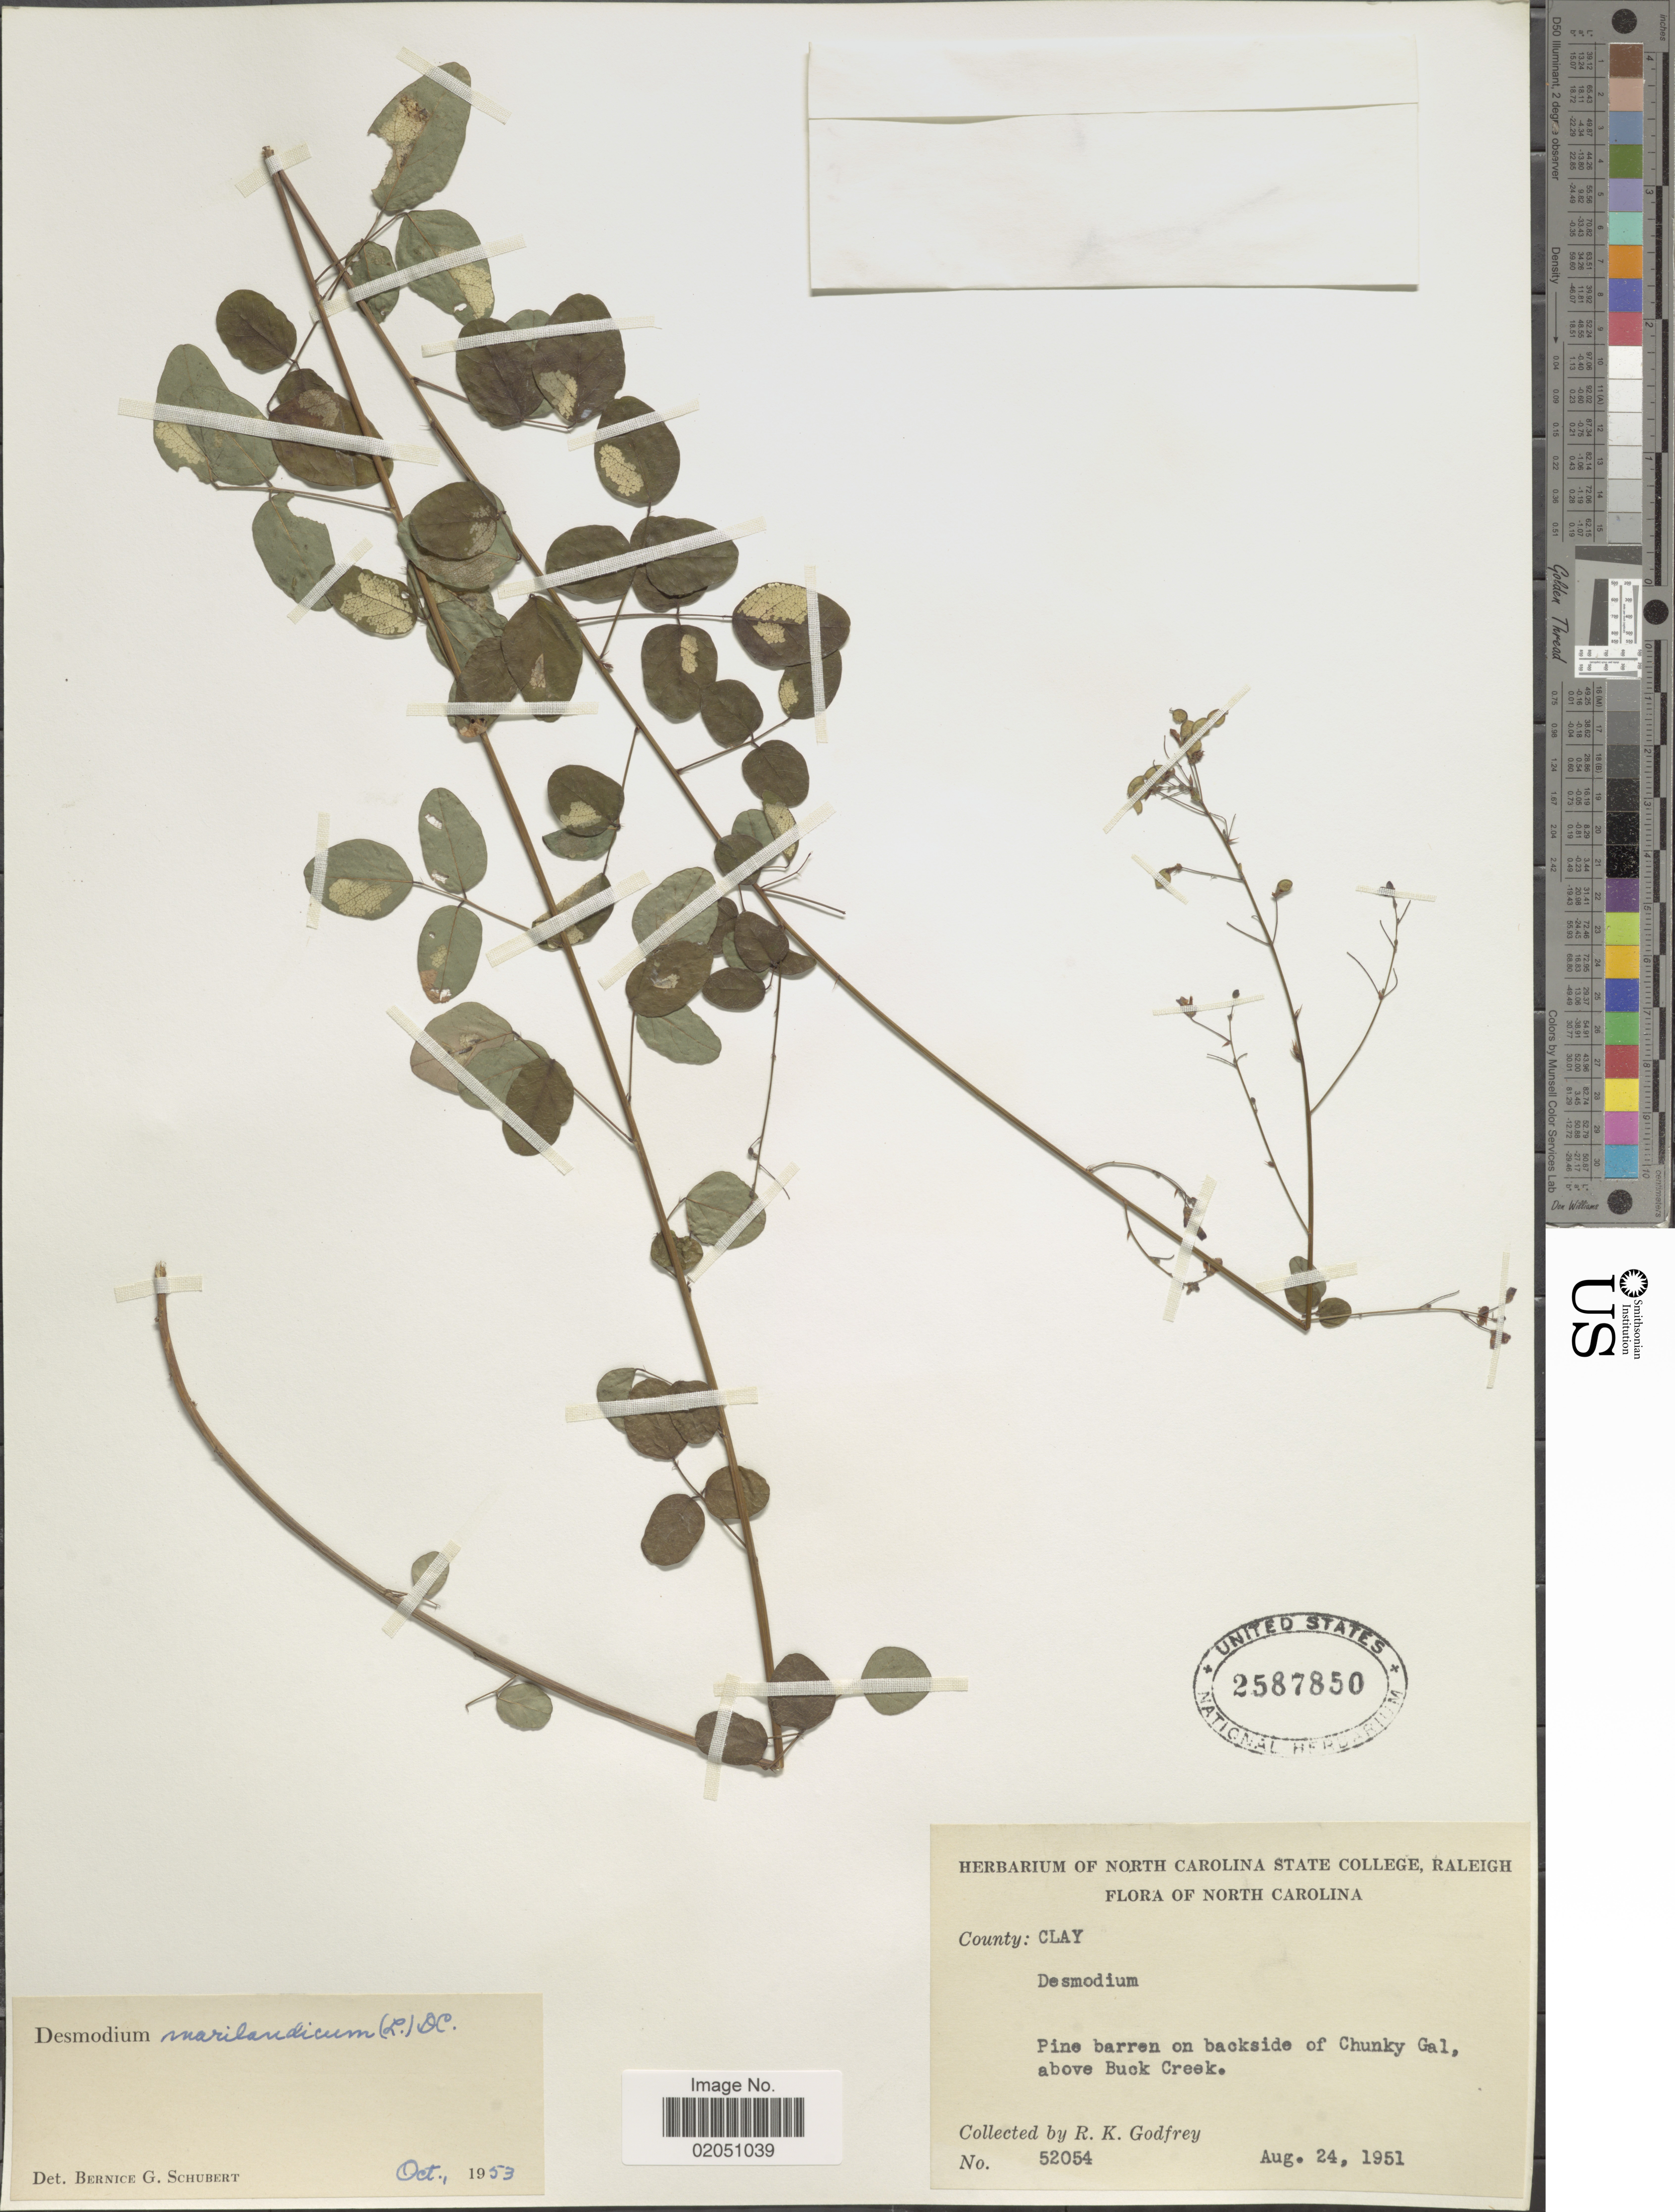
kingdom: Plantae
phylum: Tracheophyta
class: Magnoliopsida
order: Fabales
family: Fabaceae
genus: Desmodium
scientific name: Desmodium marilandicum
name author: Darl.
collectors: R. K. Godfrey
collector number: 52054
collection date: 1951-08-24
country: United States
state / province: North Carolina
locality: County: Clay, Pine barrens on backside of Chunky Gal, above Buck Creek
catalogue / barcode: US 2587850